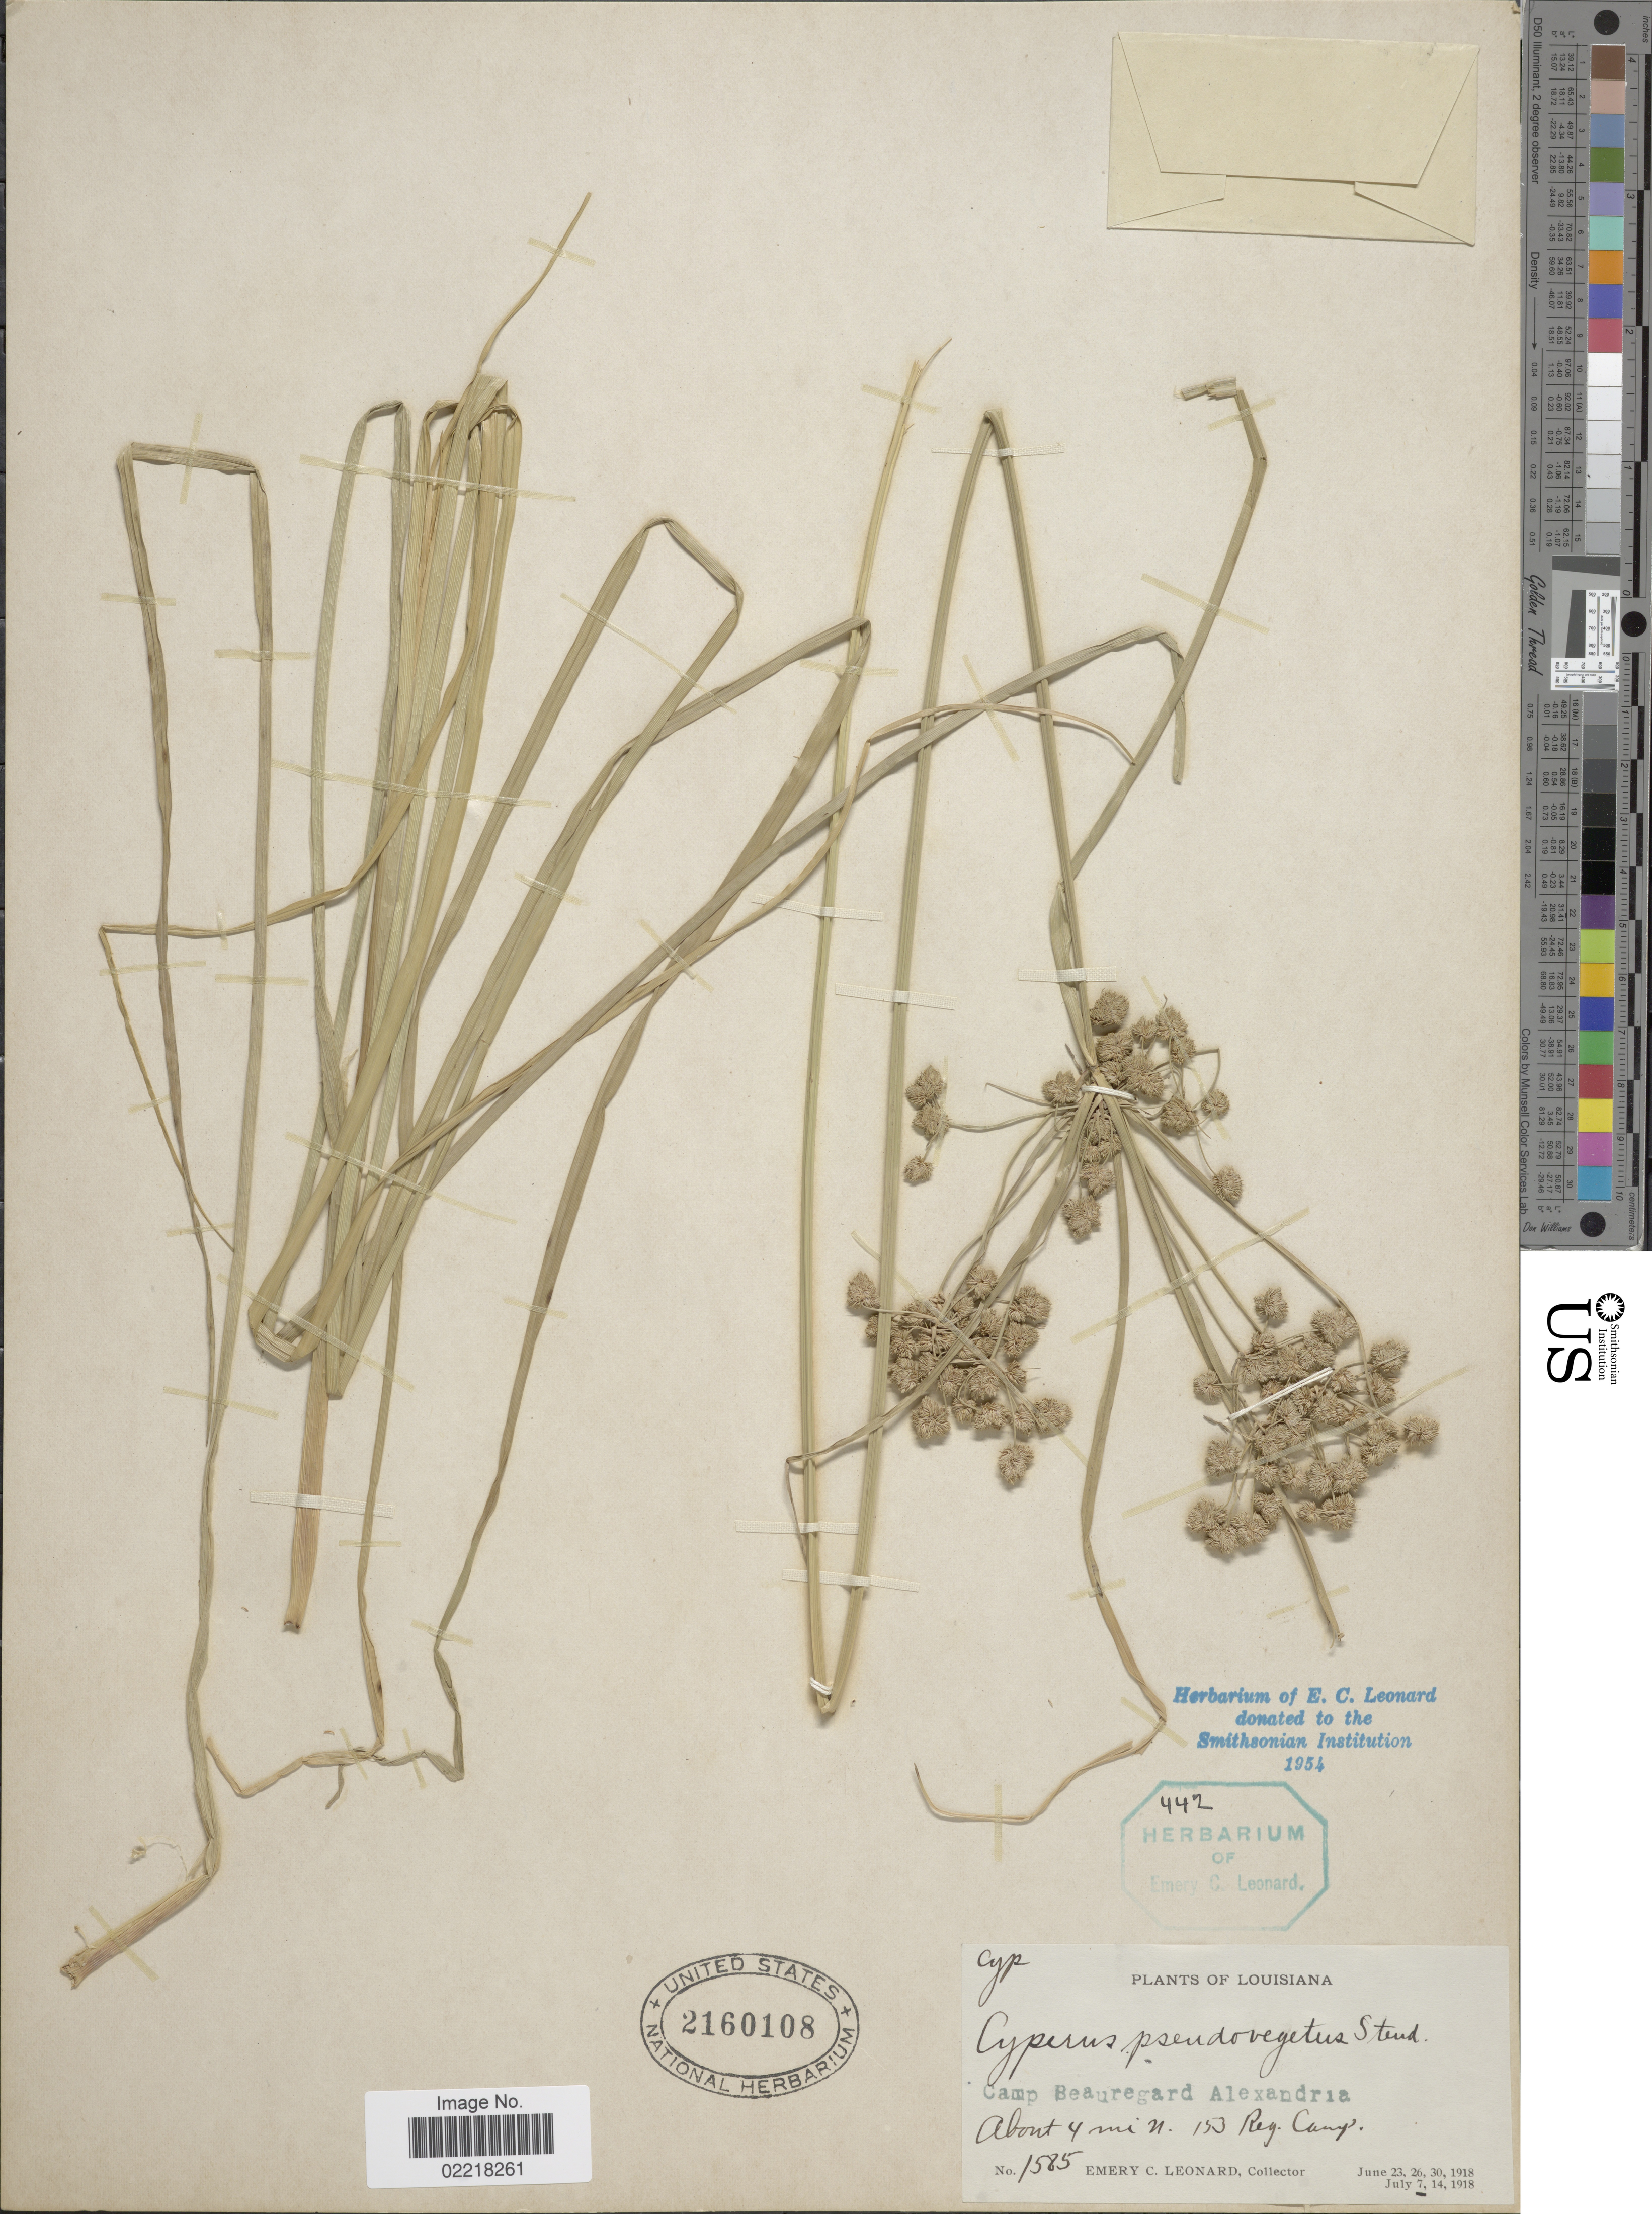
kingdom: Plantae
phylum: Tracheophyta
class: Liliopsida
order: Poales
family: Cyperaceae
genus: Cyperus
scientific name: Cyperus pseudovegetus Steud.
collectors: E. C. Leonard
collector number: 1585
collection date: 1918-07-07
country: United States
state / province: Louisiana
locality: Camp Beauregard Alexandria, about 4 mi N 153 Reg. Camp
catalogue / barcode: US 2160108